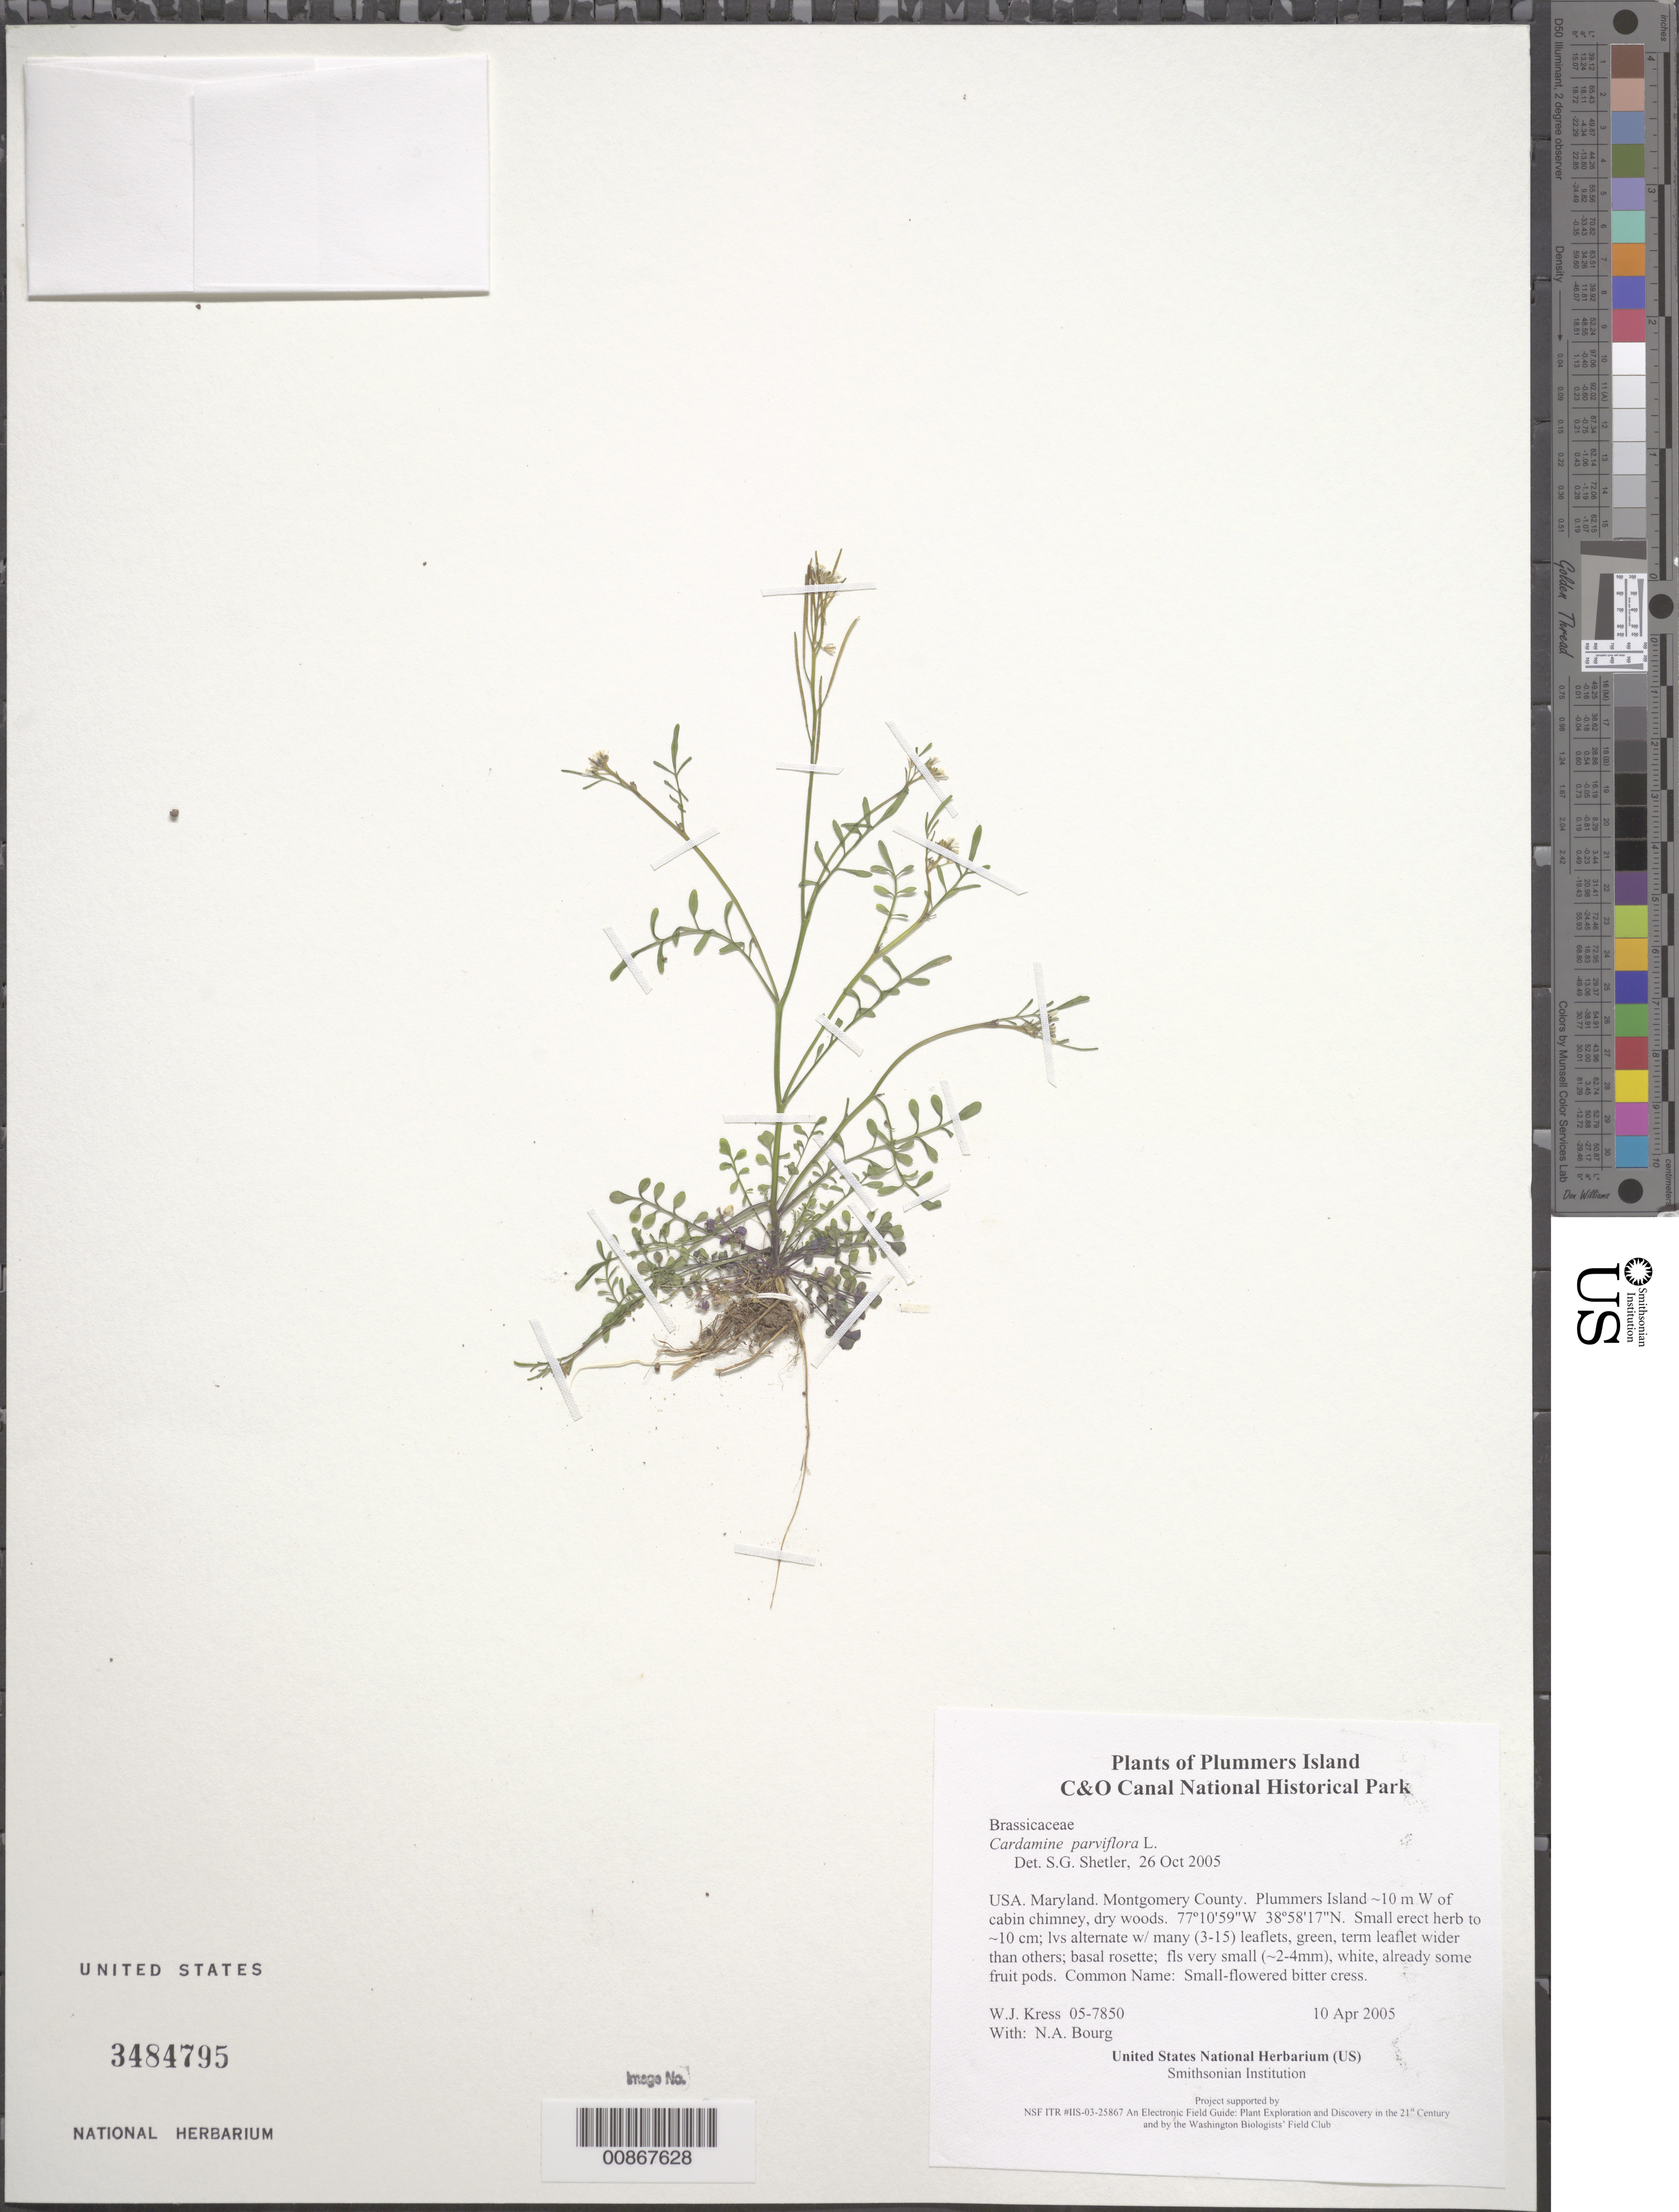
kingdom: Plantae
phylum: Tracheophyta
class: Magnoliopsida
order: Brassicales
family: Brassicaceae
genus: Cardamine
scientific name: Cardamine parviflora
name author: L.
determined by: Shetler, Stanwyn G., (US), NMNH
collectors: W. J. Kress & N. A. Bourg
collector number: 05-7850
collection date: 2005-04-10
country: United States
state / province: Maryland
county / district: Montgomery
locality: Chesapeake and Ohio Canal National Historical Park, Plummers Island ~10 m W of cabin chimney, dry woods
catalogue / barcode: US 3484795